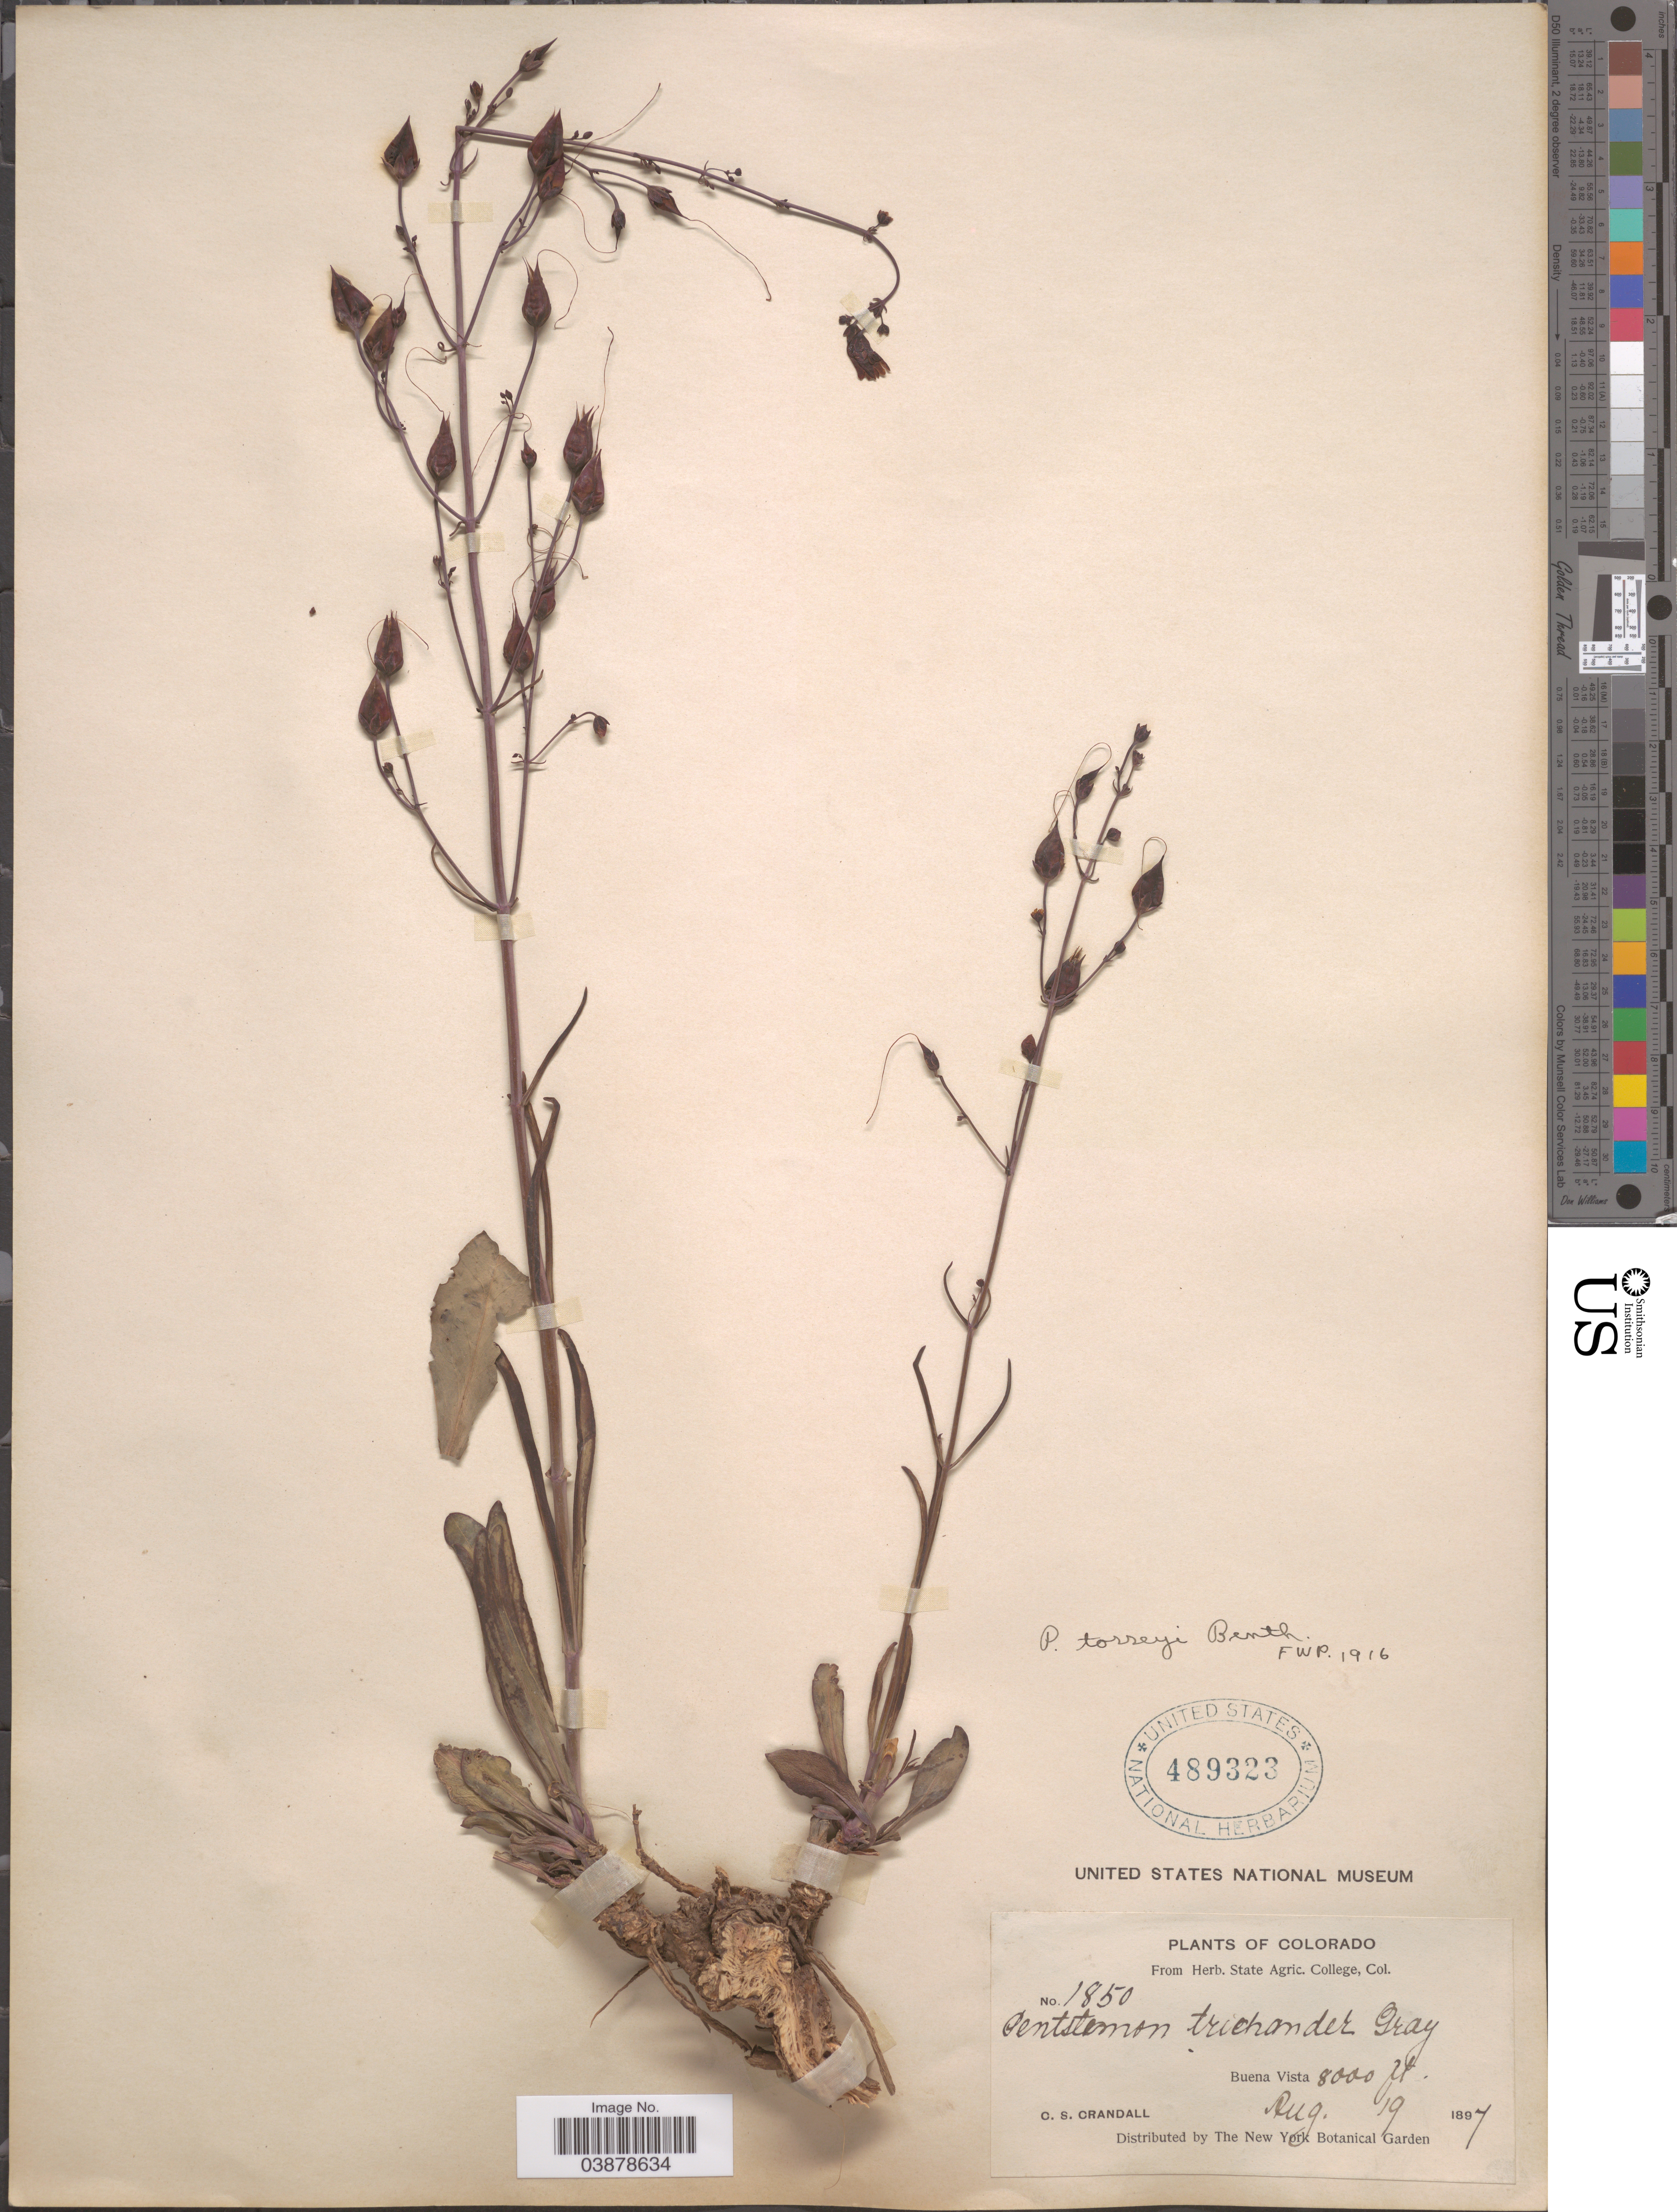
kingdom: Plantae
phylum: Tracheophyta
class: Magnoliopsida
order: Lamiales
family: Plantaginaceae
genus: Penstemon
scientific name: Penstemon torreyi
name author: Benth.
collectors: C. Crandall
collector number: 1850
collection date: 1897-08-19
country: United States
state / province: Colorado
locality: Buena Vista.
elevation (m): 2438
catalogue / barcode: US 489323